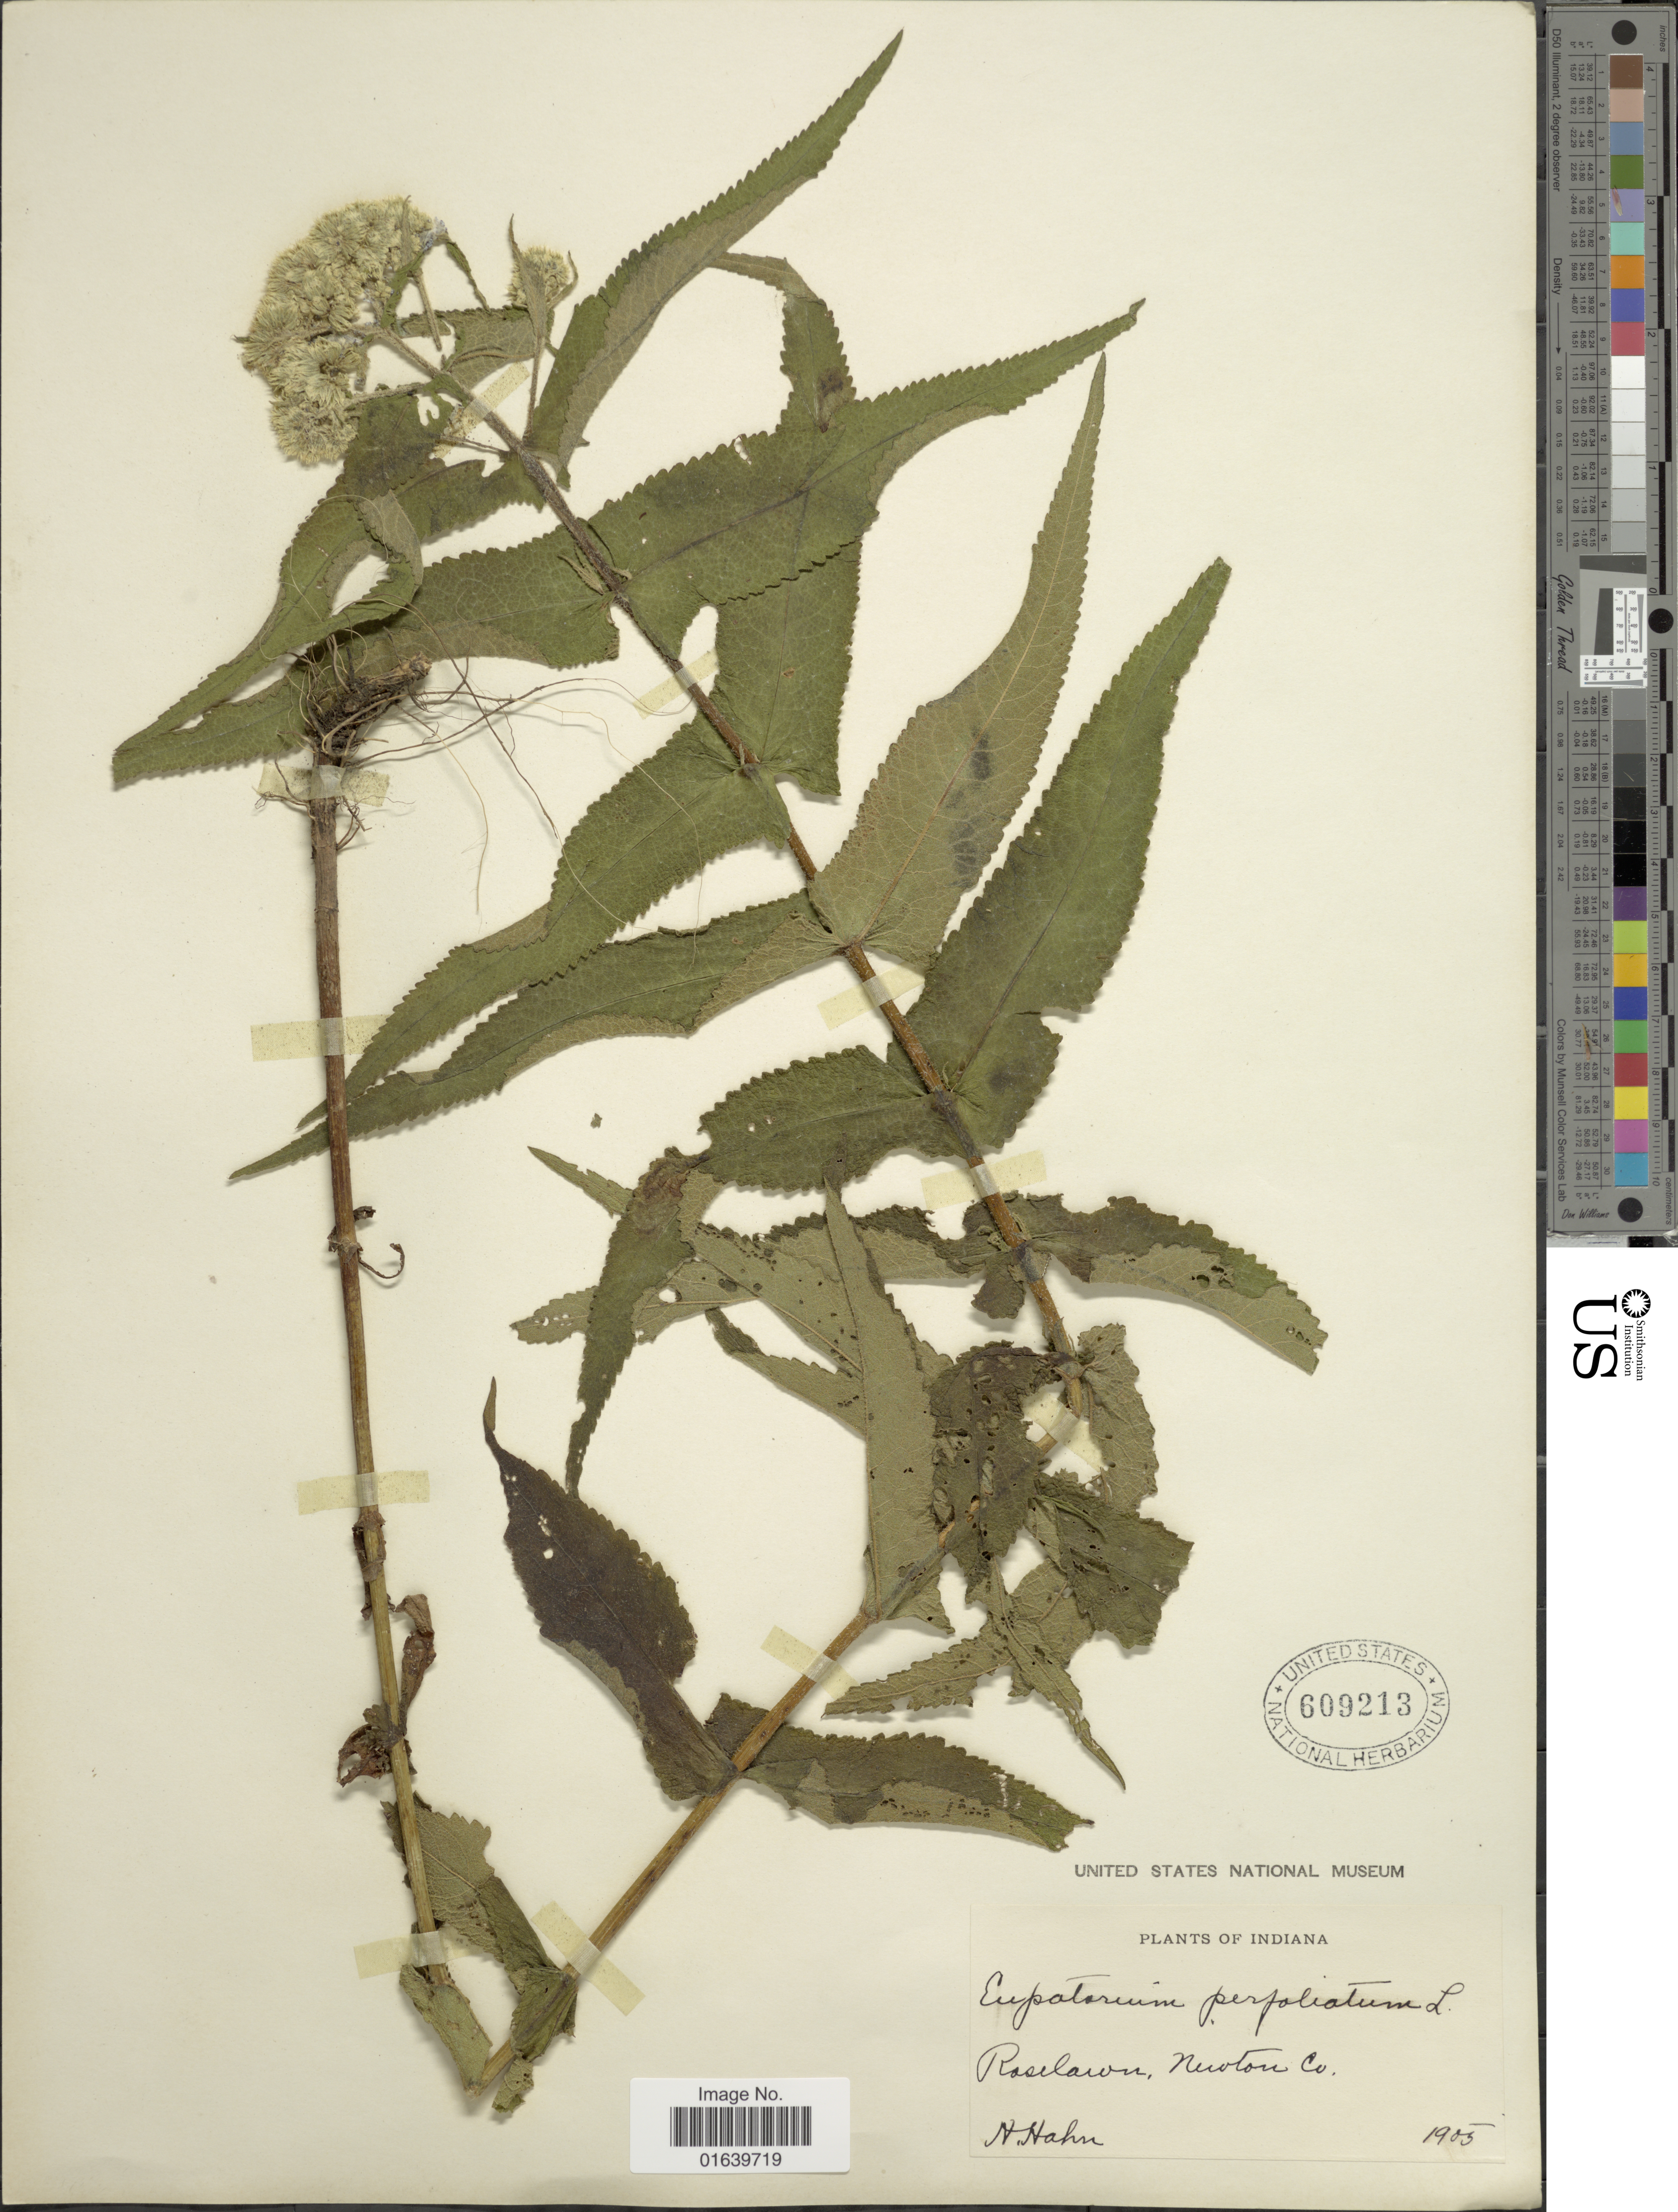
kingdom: Plantae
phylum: Tracheophyta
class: Magnoliopsida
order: Asterales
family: Asteraceae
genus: Eupatorium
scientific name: Eupatorium perfoliatum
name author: L.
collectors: H. Hahn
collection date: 1905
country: United States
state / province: Indiana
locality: Roselawn, Newton Co.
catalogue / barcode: US 609213